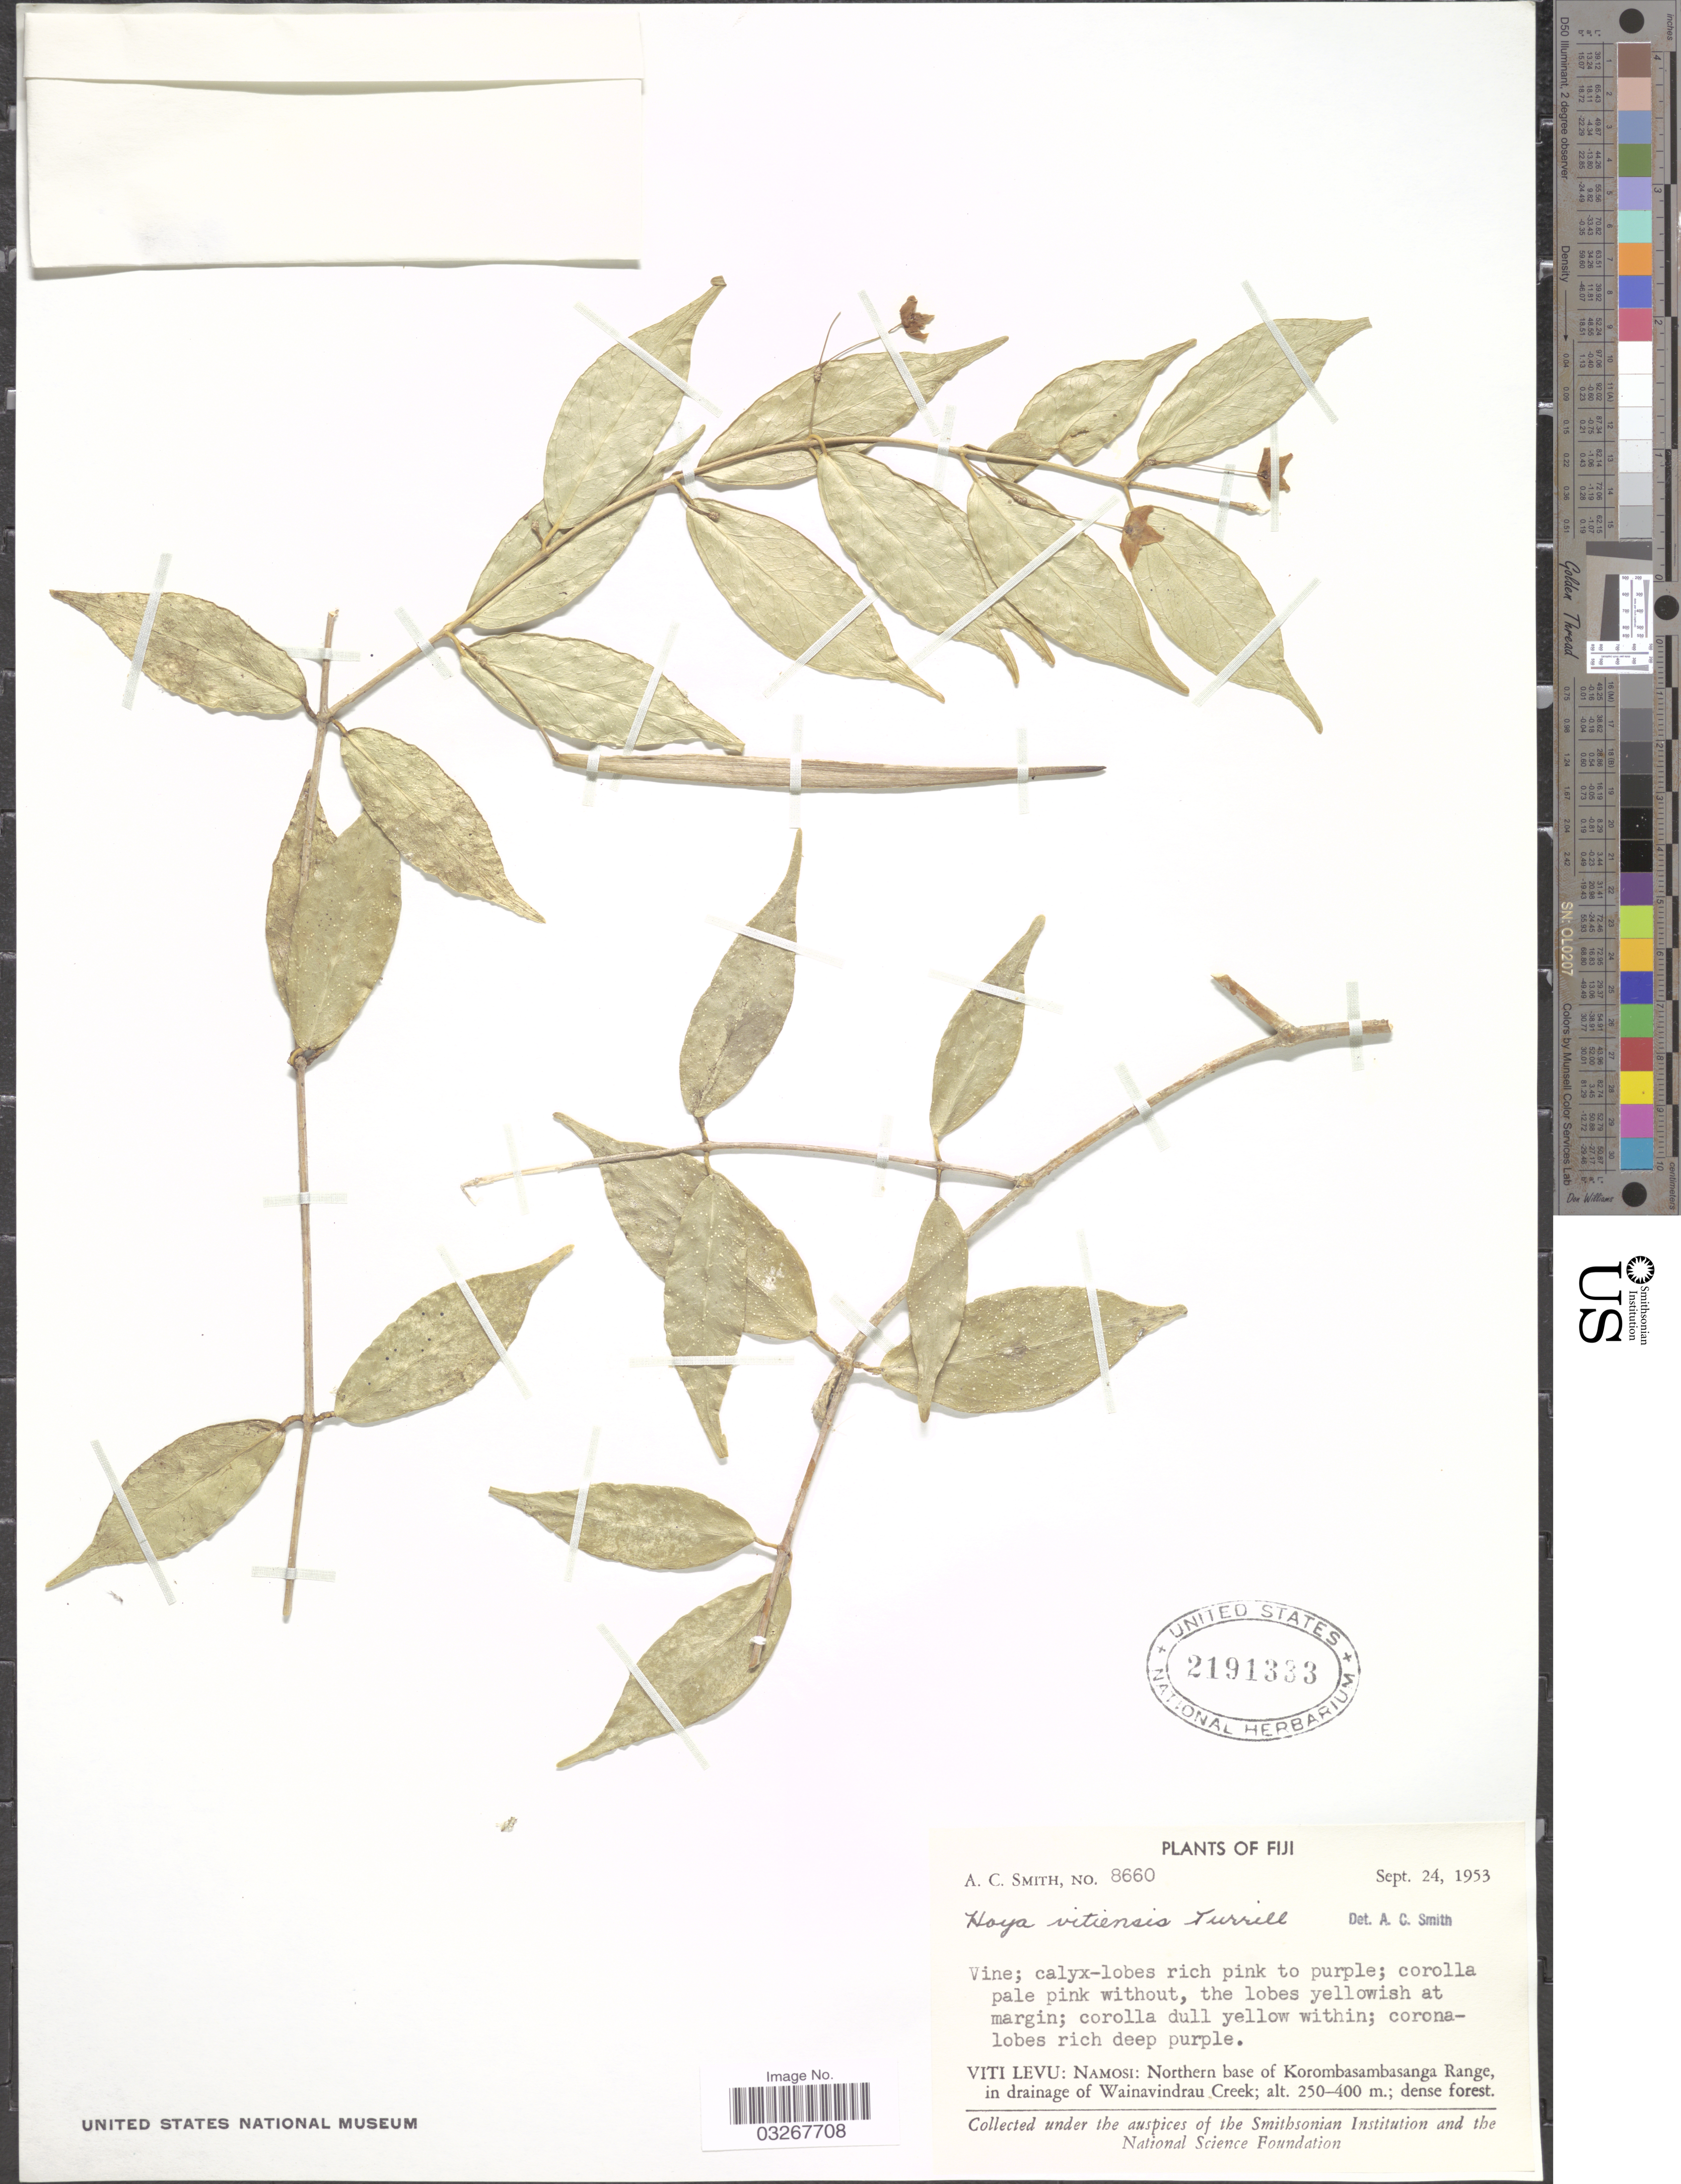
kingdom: Plantae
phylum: Tracheophyta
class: Magnoliopsida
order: Gentianales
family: Apocynaceae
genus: Hoya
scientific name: Hoya vitiensis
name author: Turrill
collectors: A. C. Smith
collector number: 8660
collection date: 1953-09-24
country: Fiji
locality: Viti Levu: Namosi: Northern base of Korombasambasanga Range, in drainage of Wainavindrau Creek.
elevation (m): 250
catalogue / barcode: US 2191333